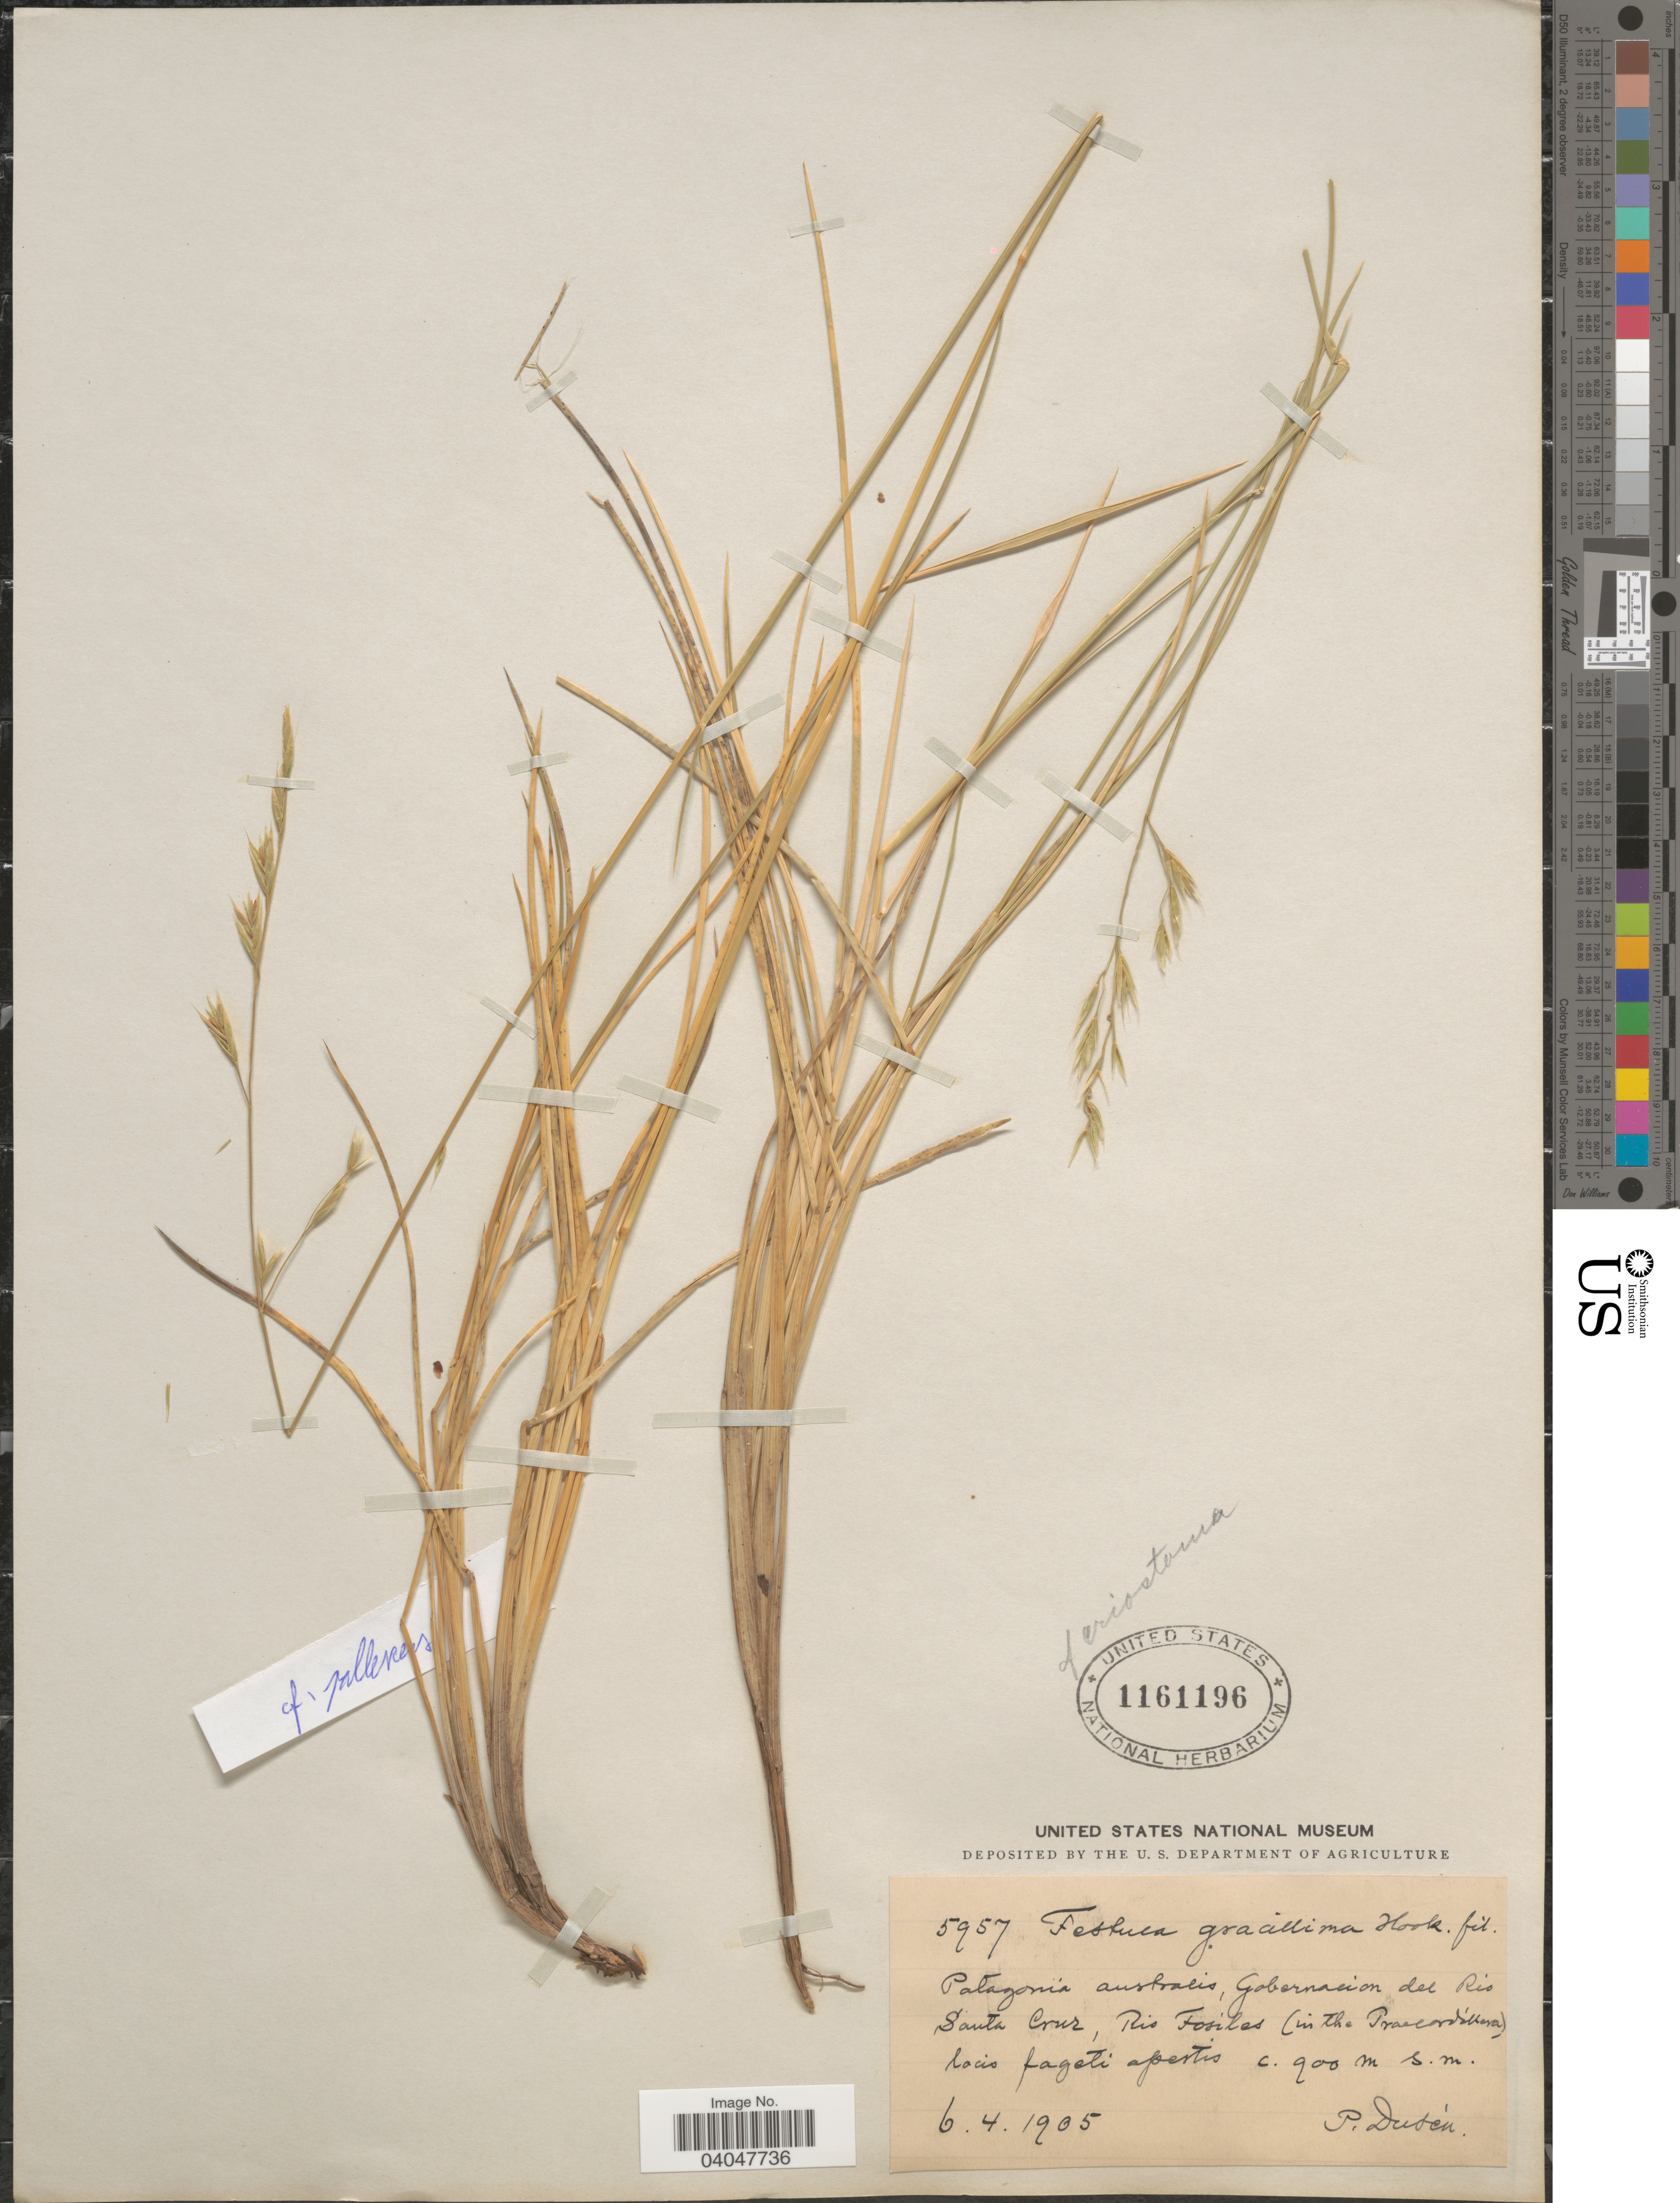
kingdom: Plantae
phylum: Tracheophyta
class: Liliopsida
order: Poales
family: Poaceae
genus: Festuca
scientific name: Festuca gracillima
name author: Hook. f.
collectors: P. Dusén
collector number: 5957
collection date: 1905-04-06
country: Argentina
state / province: Santa Cruz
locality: Patagonia australis, Gobernacion del R‭io Santa Cruz, Rio Fosiles.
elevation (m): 900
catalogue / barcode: US 1161196